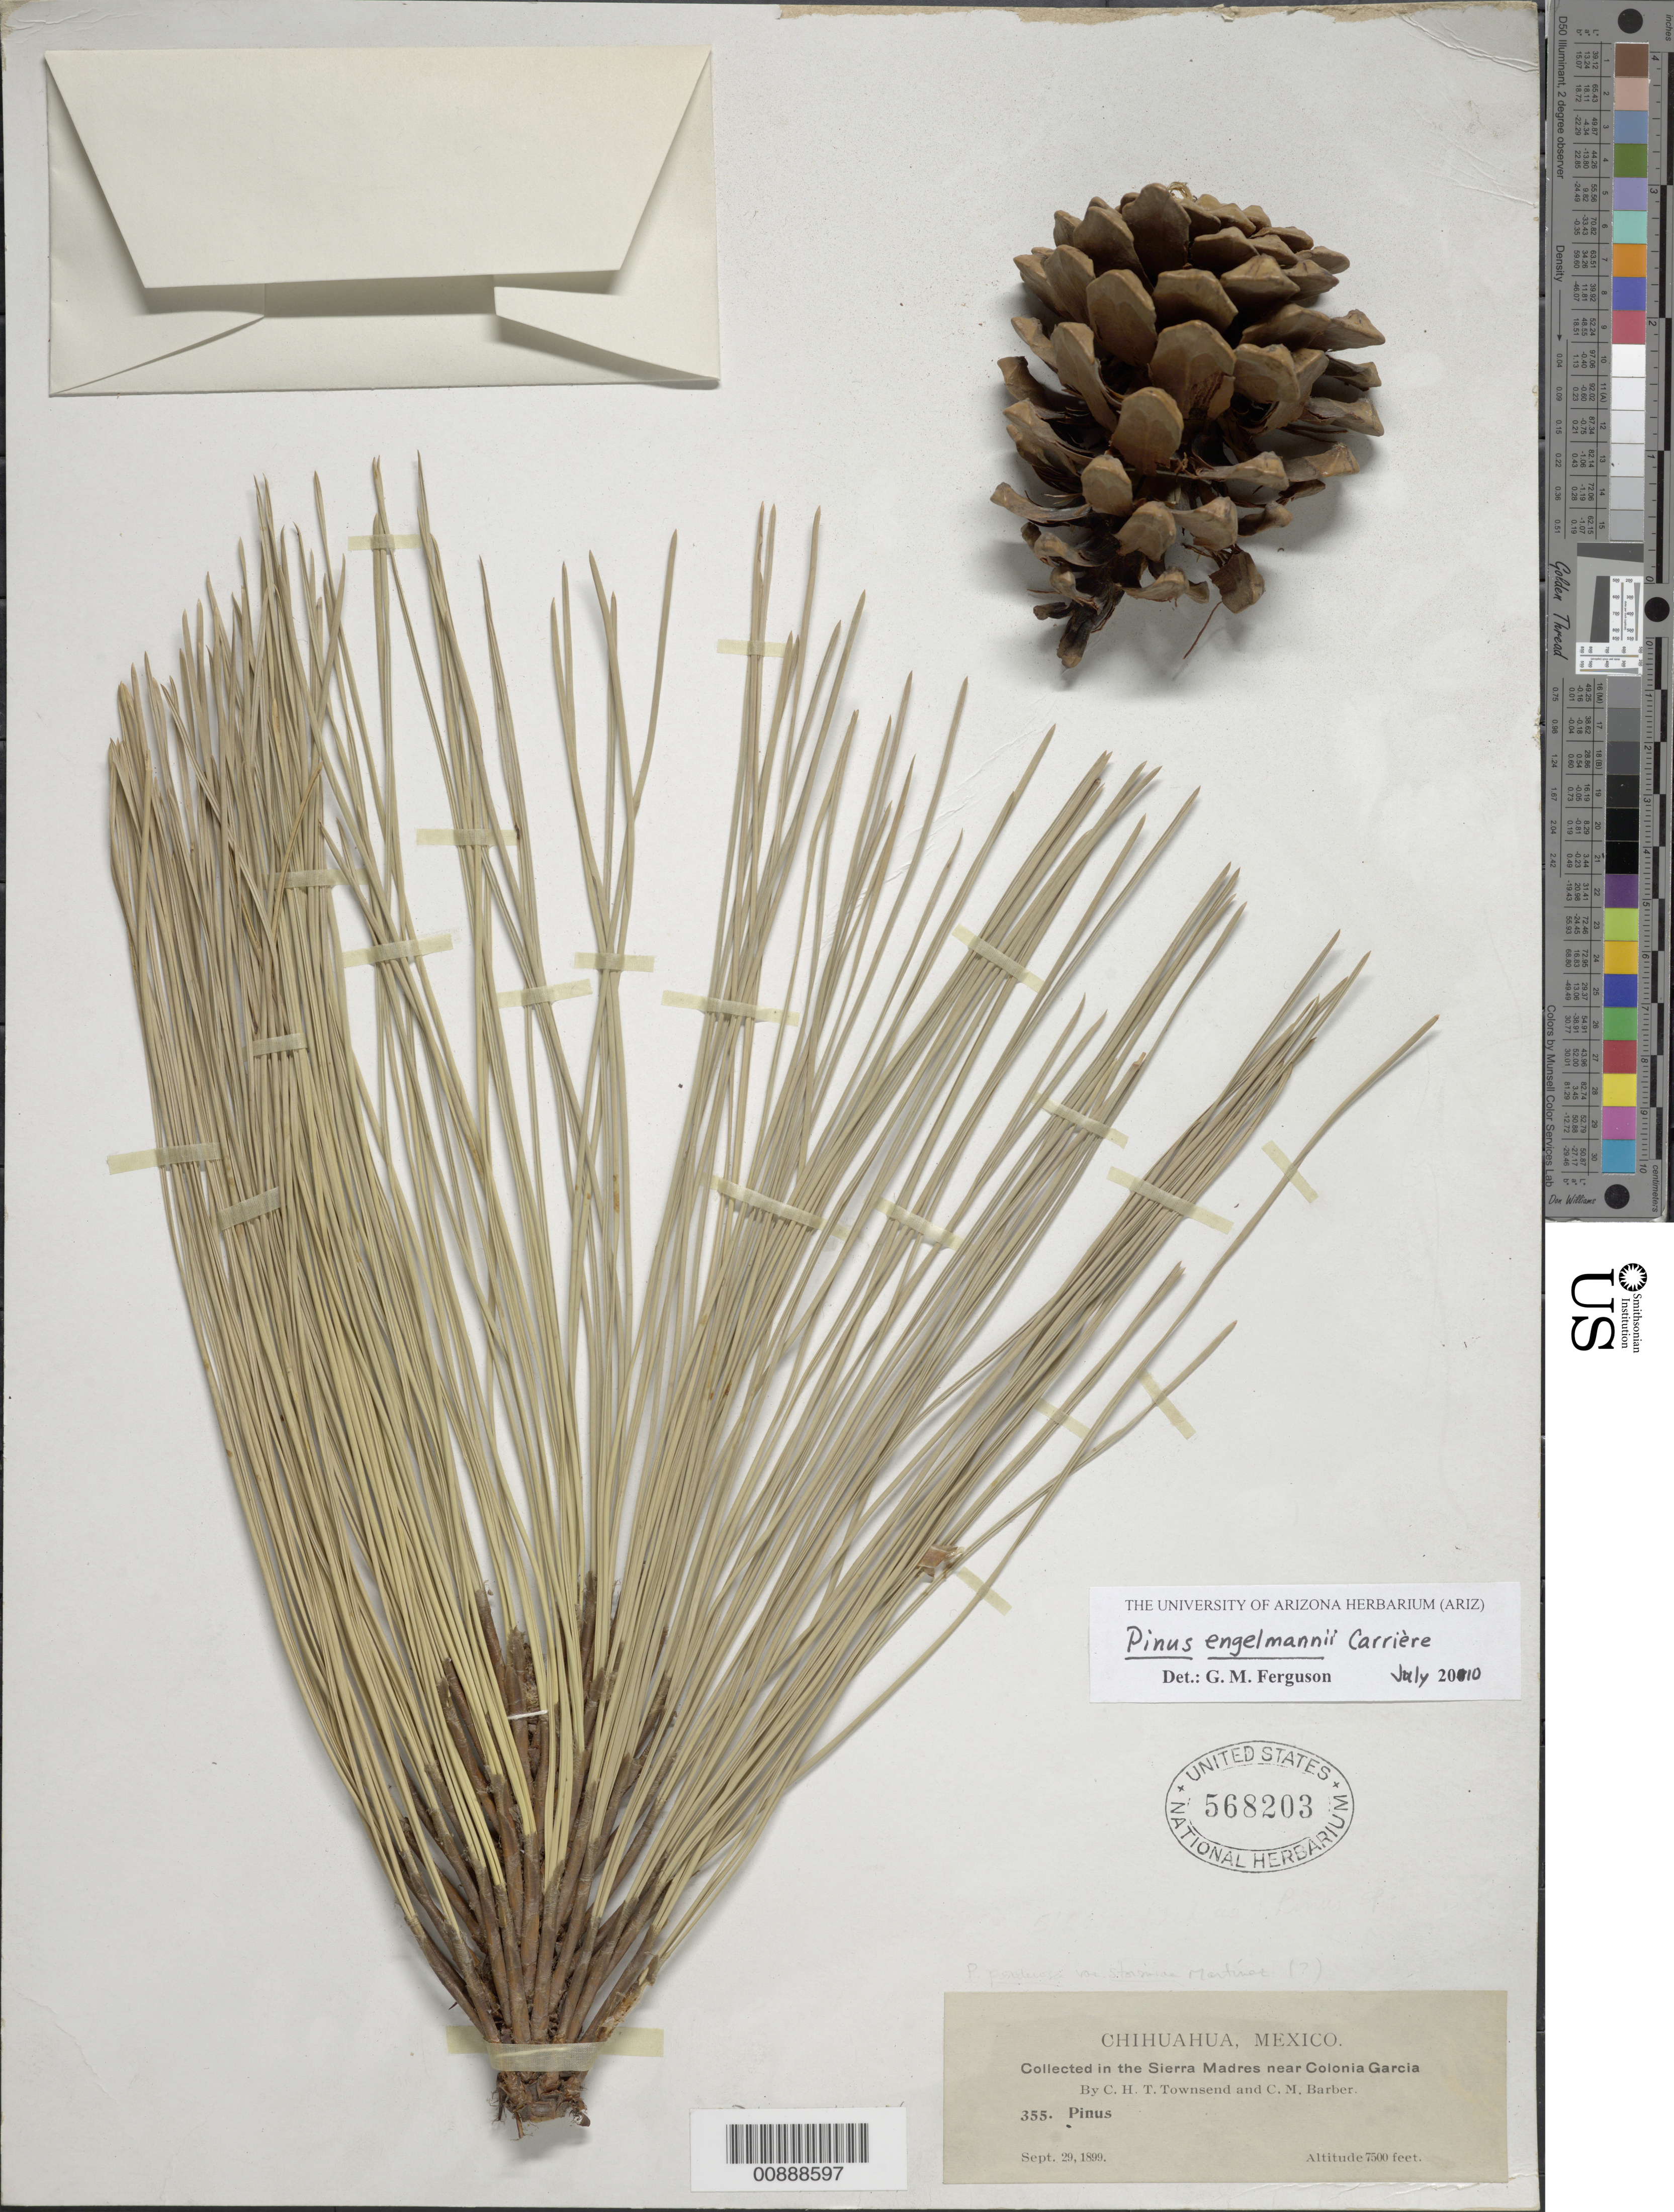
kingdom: Plantae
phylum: Tracheophyta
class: Pinopsida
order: Pinales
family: Pinaceae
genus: Pinus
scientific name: Pinus engelmannii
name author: Carrière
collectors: C. H. T. Townsend & C. Barber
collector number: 355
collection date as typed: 29 Sep 1899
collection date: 1899-09-29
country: Mexico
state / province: Chihuahua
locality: Sierra Madre near Colonia García, Chihuahua.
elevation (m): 2286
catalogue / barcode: US 568203